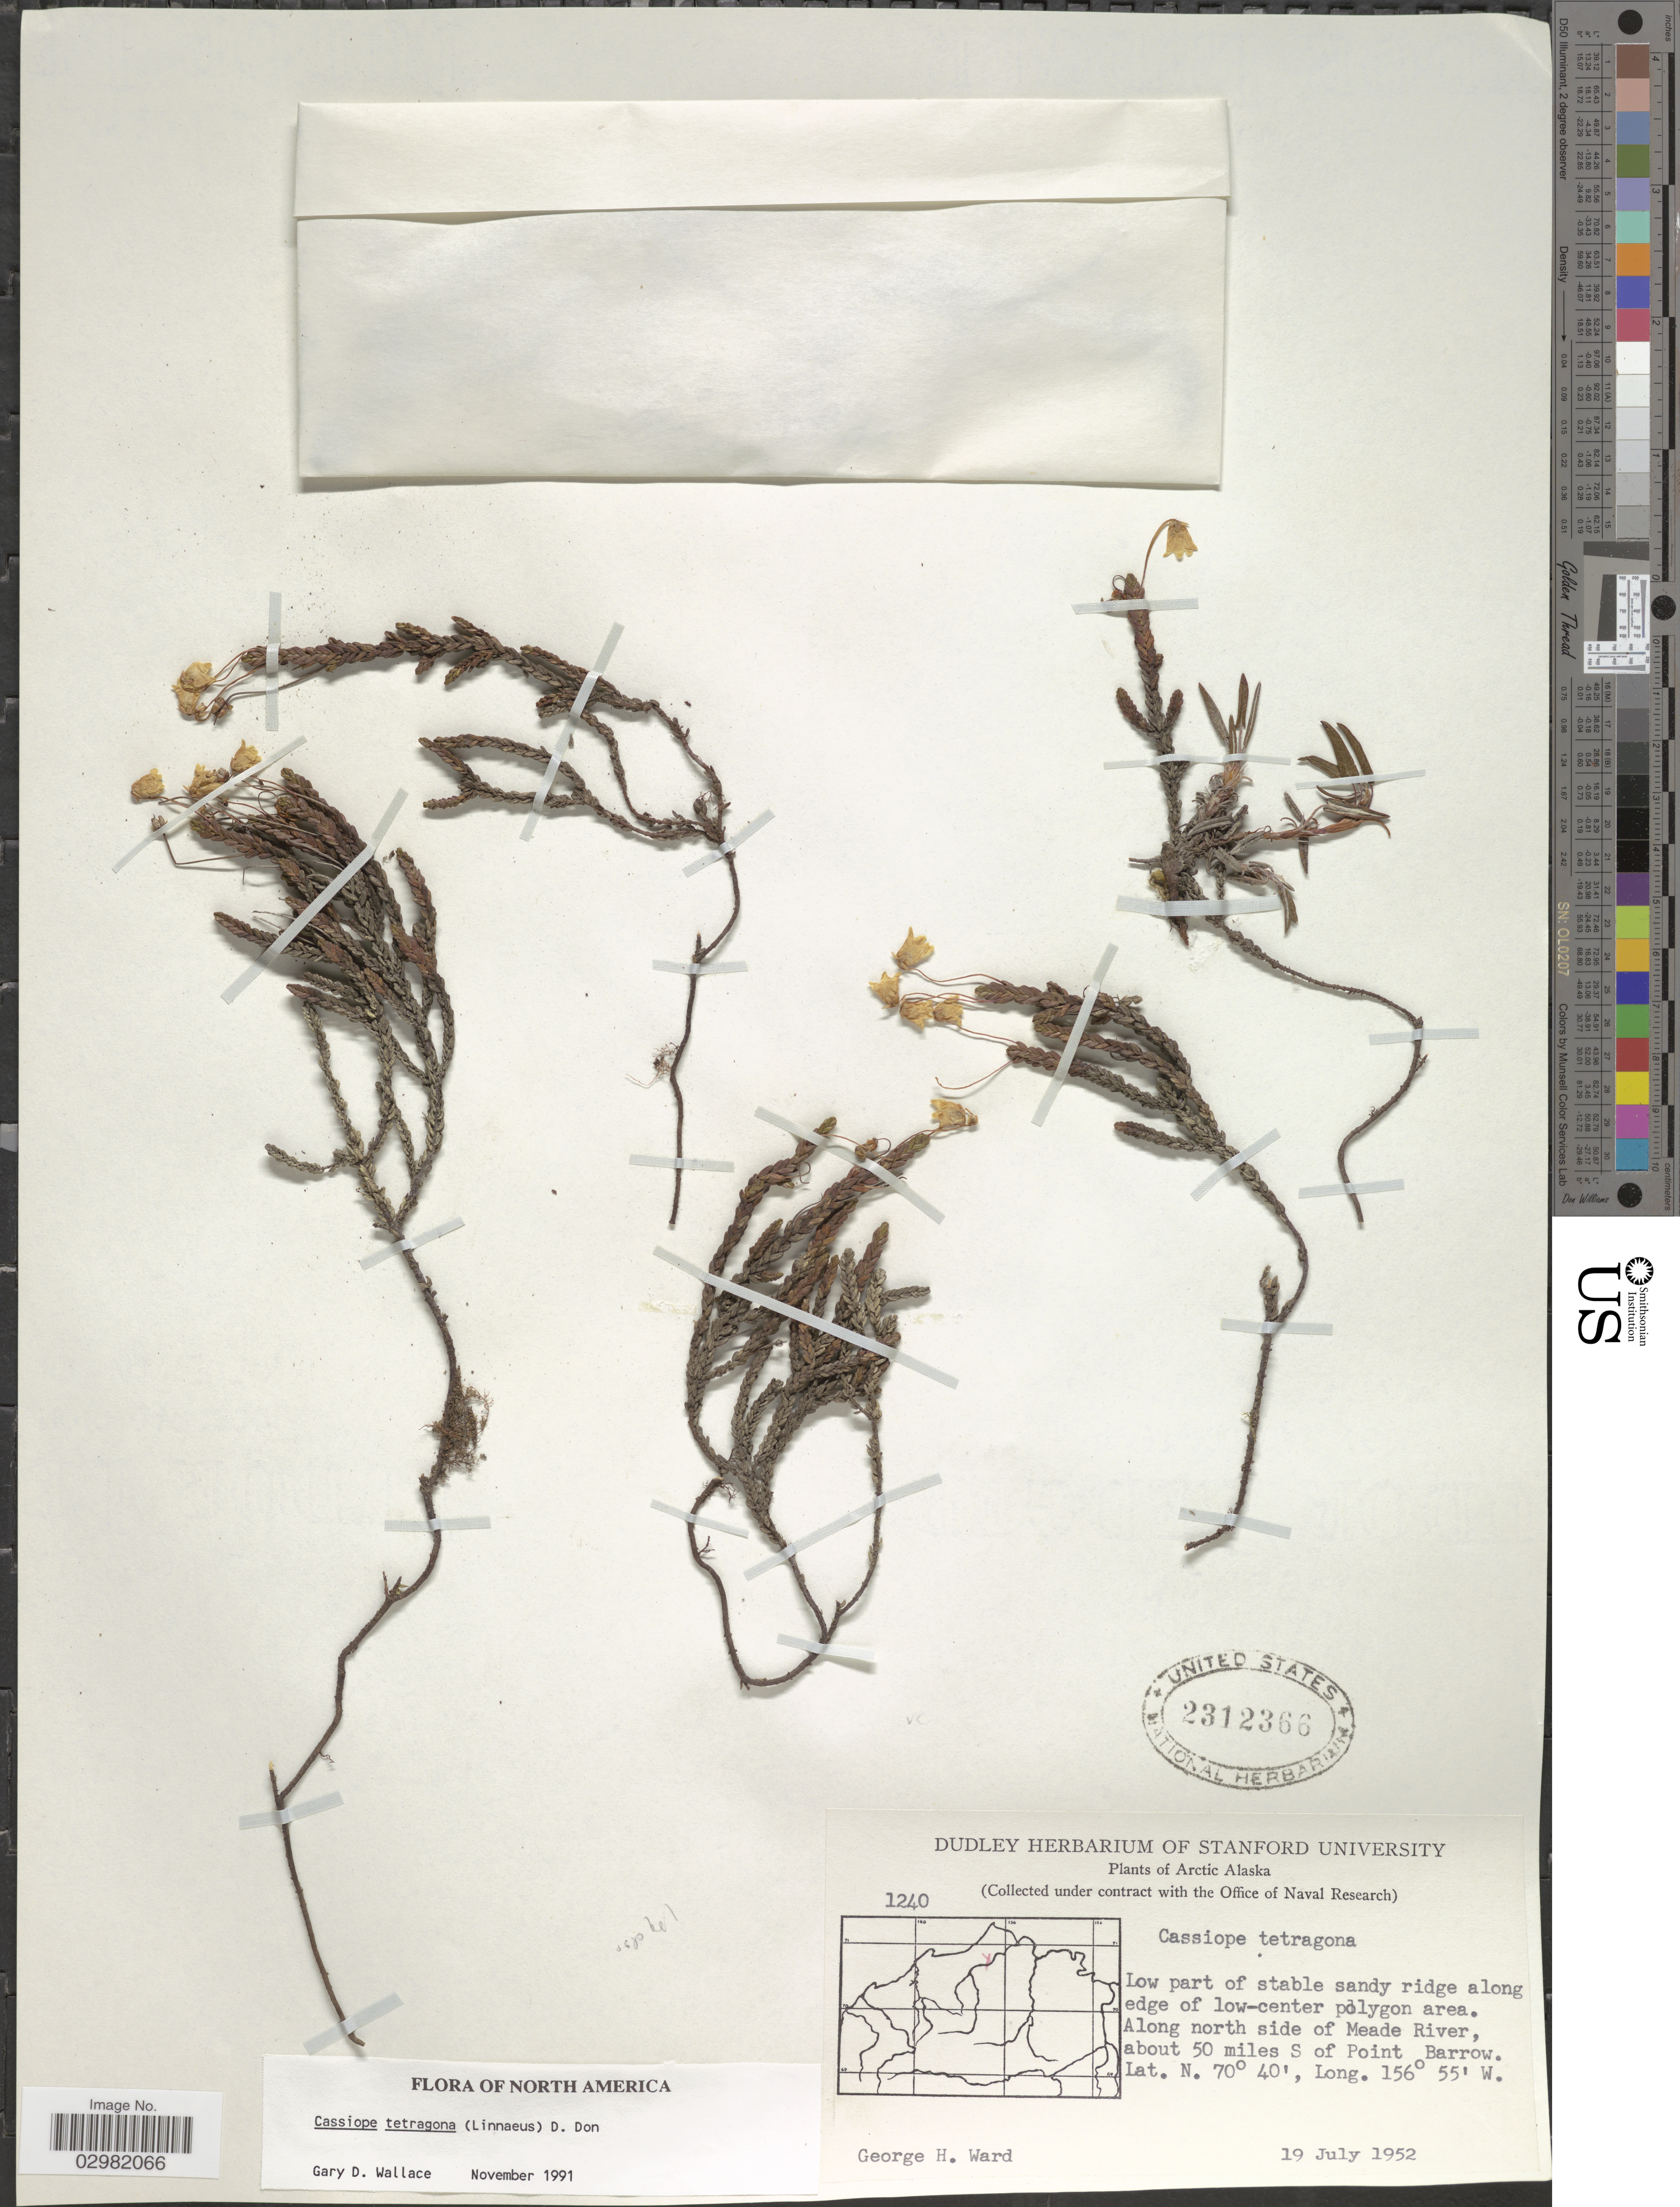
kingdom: Plantae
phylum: Tracheophyta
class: Magnoliopsida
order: Ericales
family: Ericaceae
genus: Cassiope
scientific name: Cassiope tetragona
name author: (L.) D. Don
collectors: G. H. Ward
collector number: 1240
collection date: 1952-07-19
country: United States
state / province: Alaska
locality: Arctic Alaska. Along north side of Meade River, about 50 miles S of Point Barrow.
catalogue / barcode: US 2312366